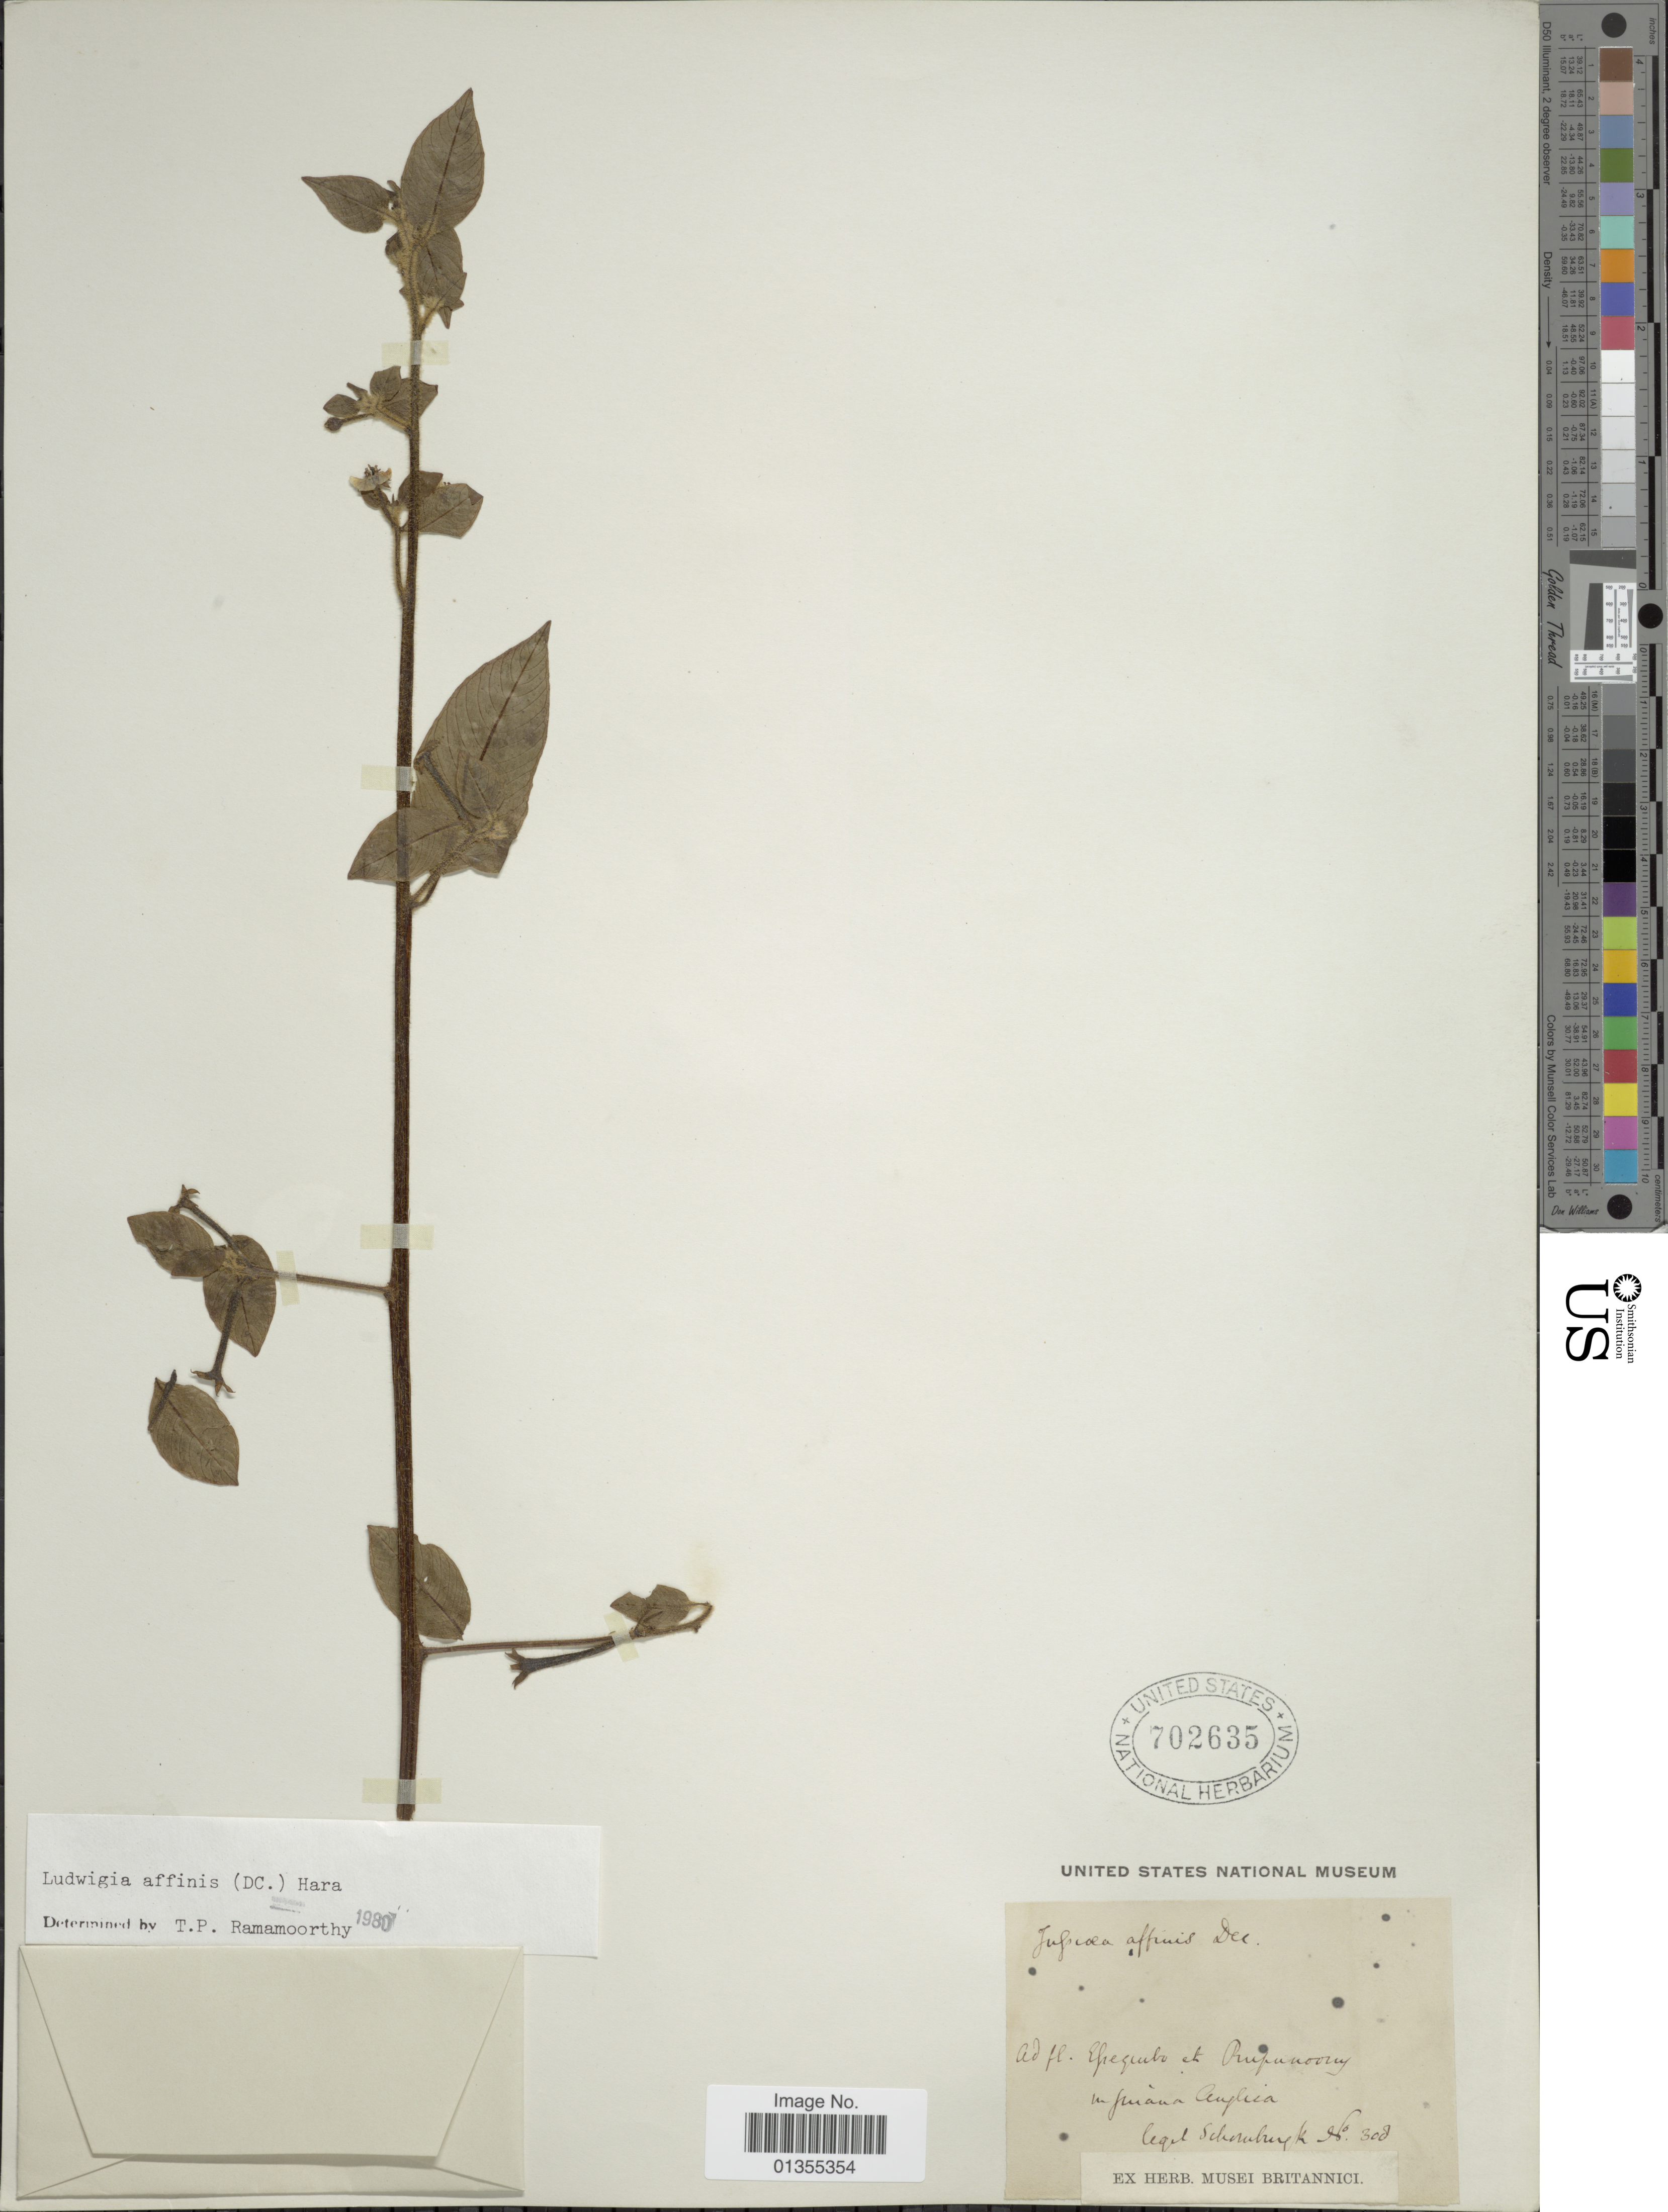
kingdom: Plantae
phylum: Tracheophyta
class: Magnoliopsida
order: Myrtales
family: Onagraceae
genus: Ludwigia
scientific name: Ludwigia affinis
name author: (DC.) H. Hara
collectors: Schomburgk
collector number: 308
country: Guyana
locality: Essequibo [River] et Rupunoony [Rupununi River], in Guiana Anglica.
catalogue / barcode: US 702635